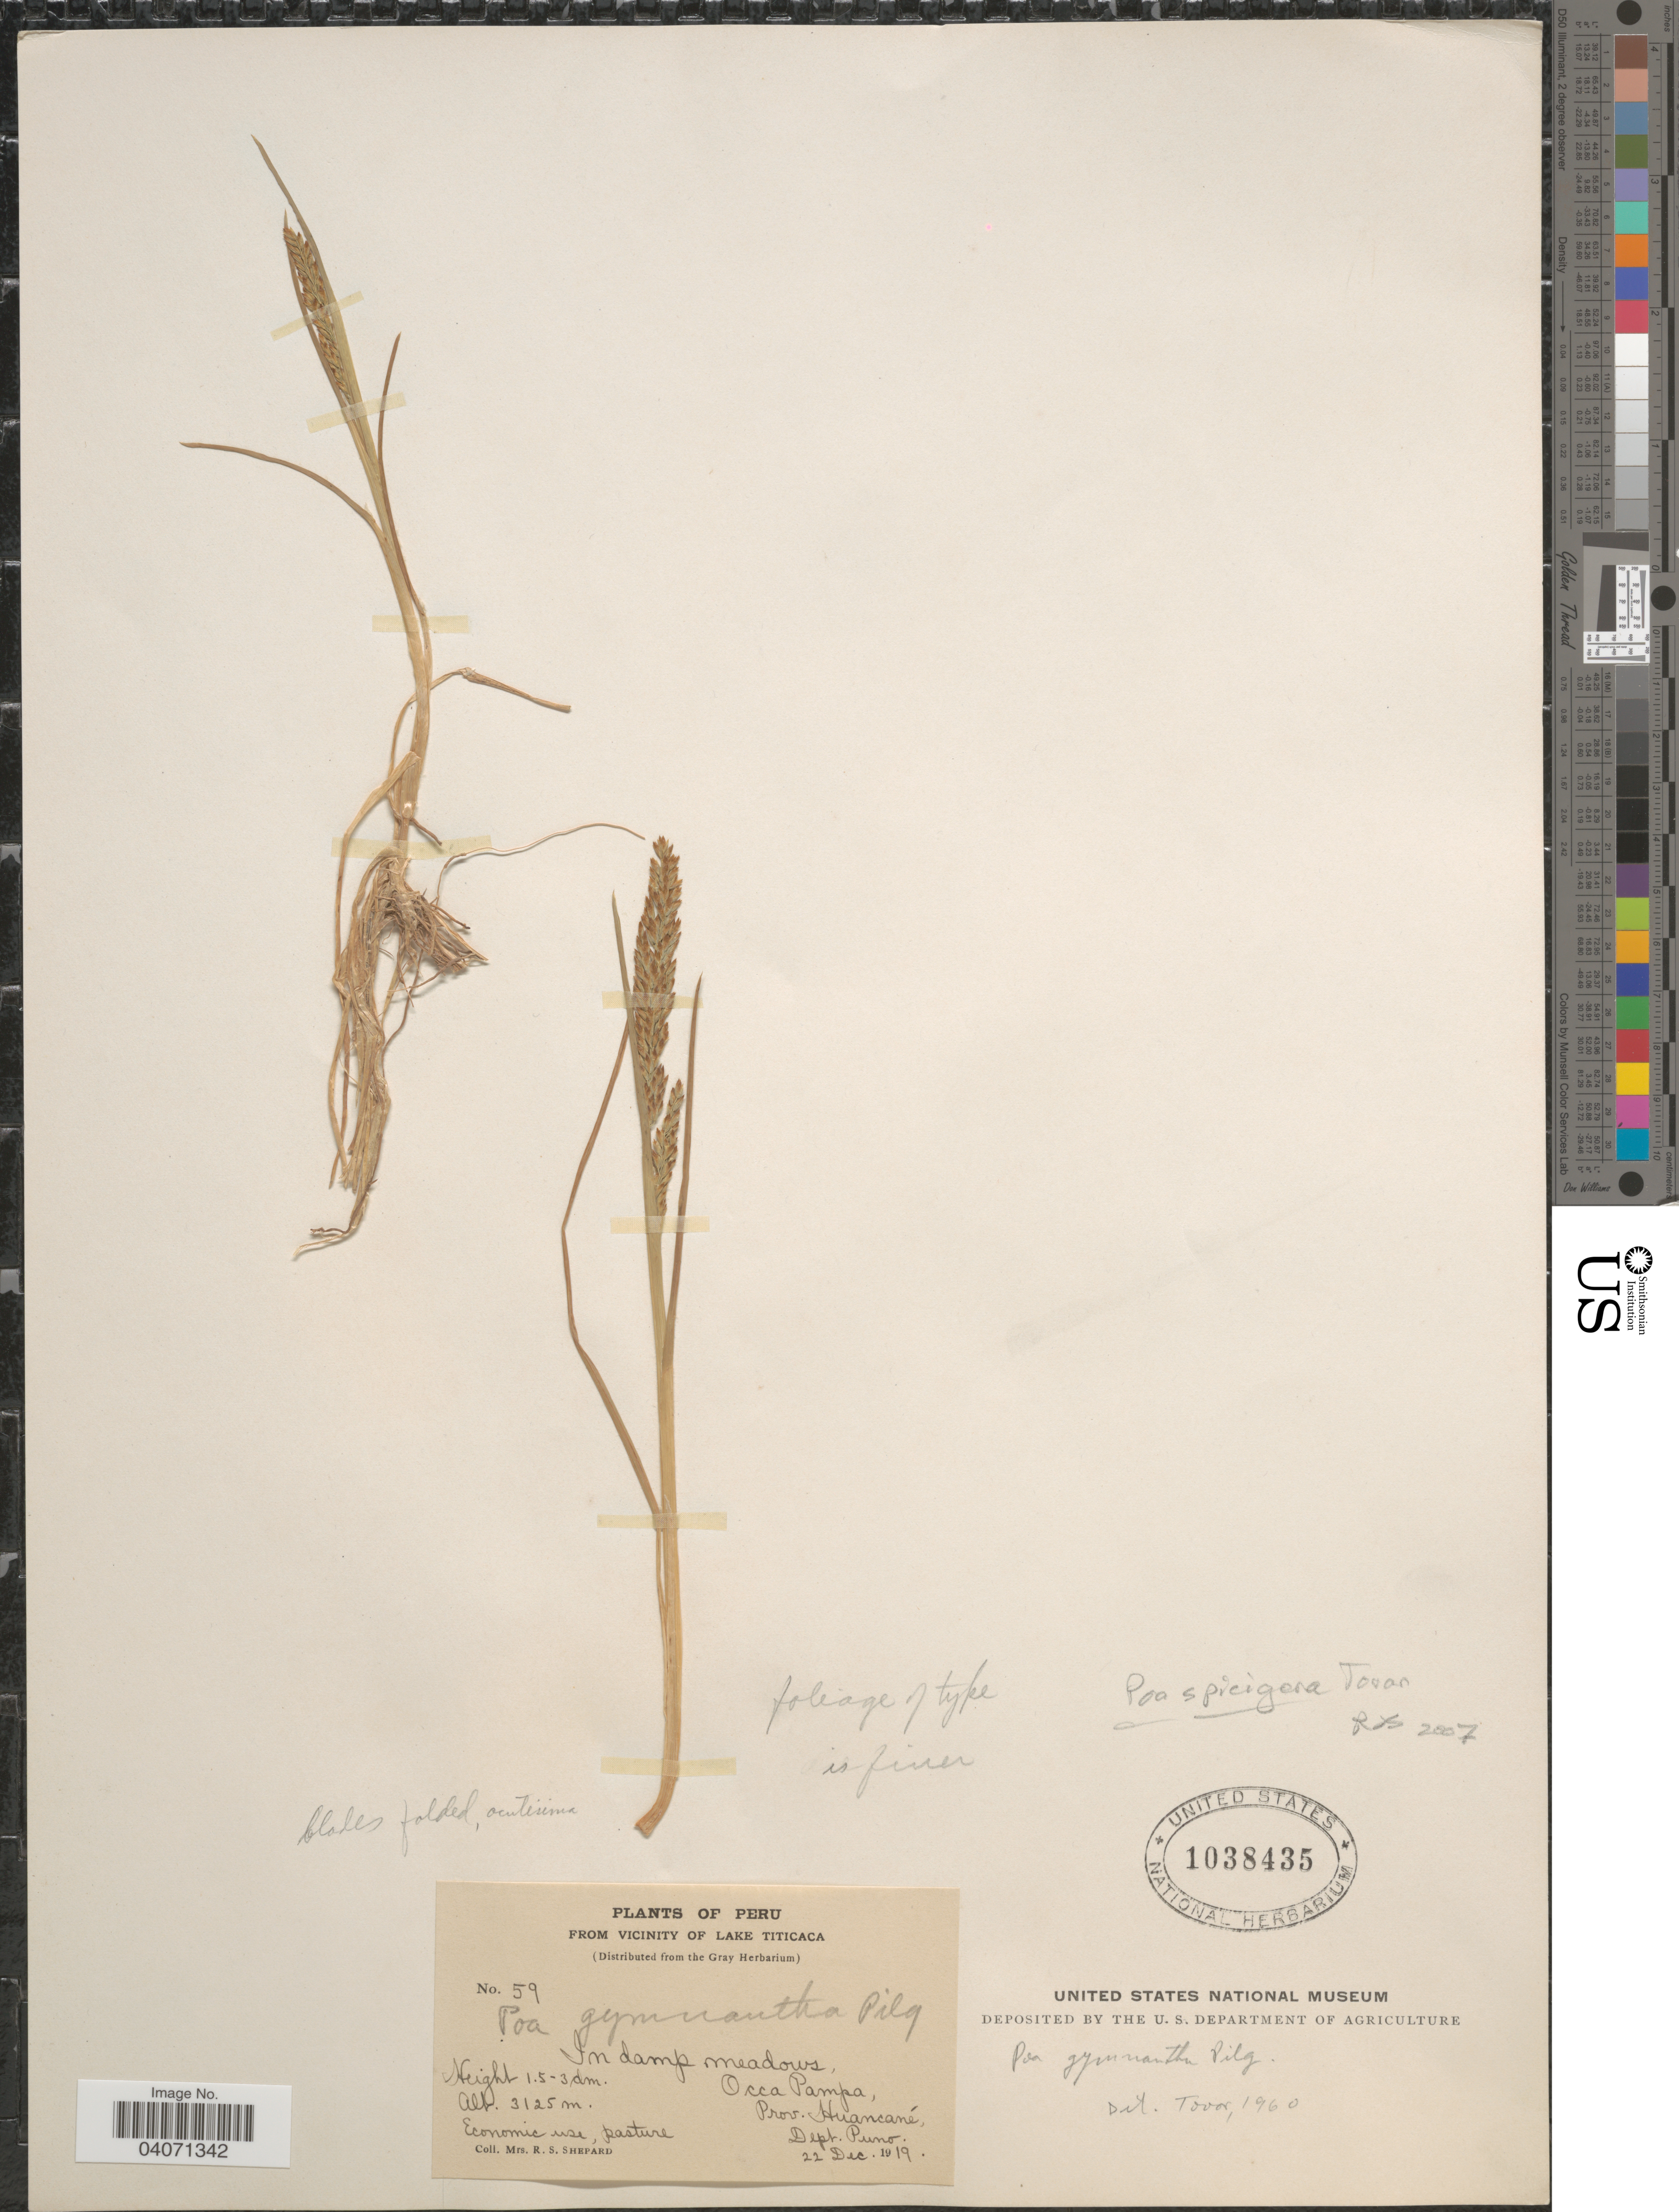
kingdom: Plantae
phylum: Tracheophyta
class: Liliopsida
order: Poales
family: Poaceae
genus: Poa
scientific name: Poa spicigera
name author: Tovar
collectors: R. Shepard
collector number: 59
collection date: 1919-12-22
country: Peru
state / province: Puno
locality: Vicinity of Lake Titicaca. In damp meadows, Occa Pampa, Prov. Huancané, Dept. Puno.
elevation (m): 3125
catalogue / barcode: US 1038435